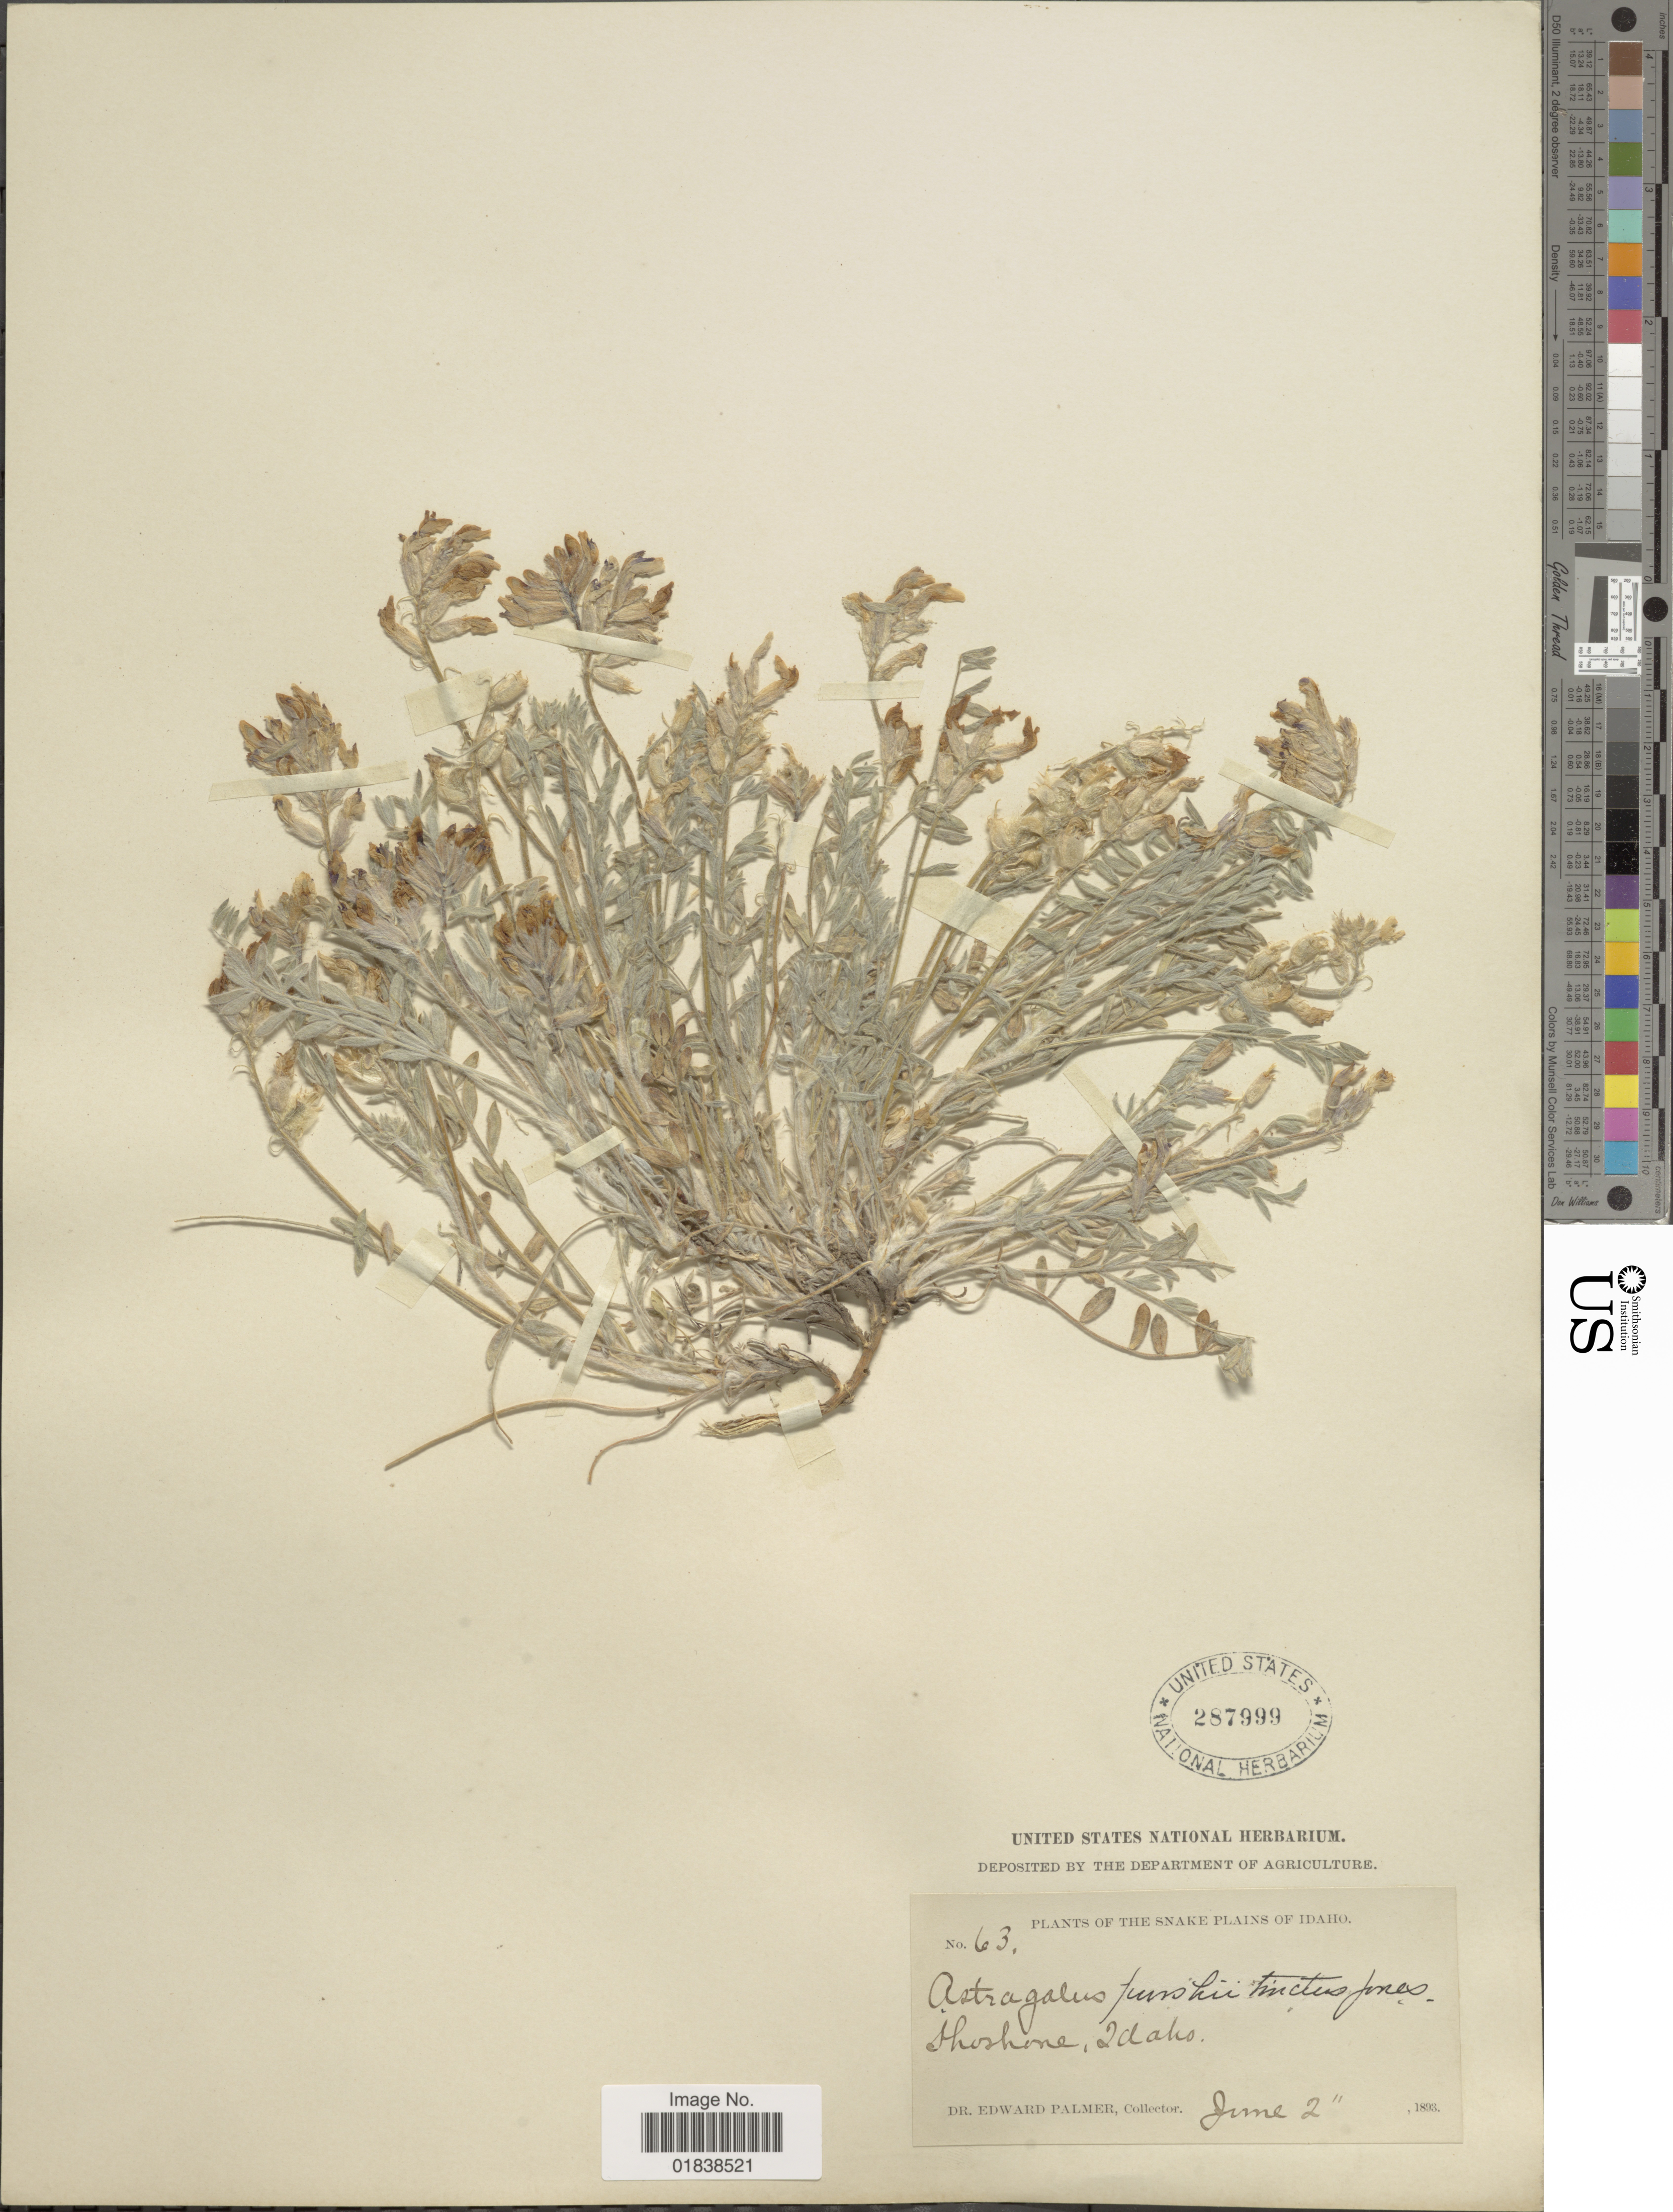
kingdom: Plantae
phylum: Tracheophyta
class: Magnoliopsida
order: Fabales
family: Fabaceae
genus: Astragalus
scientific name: Astragalus purshii var. tinctus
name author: M.E. Jones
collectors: E. Palmer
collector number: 63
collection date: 1893-06-02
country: United States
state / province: Idaho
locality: The Snake Plains of Idaho, Thoshone, Idaho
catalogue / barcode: US 287999